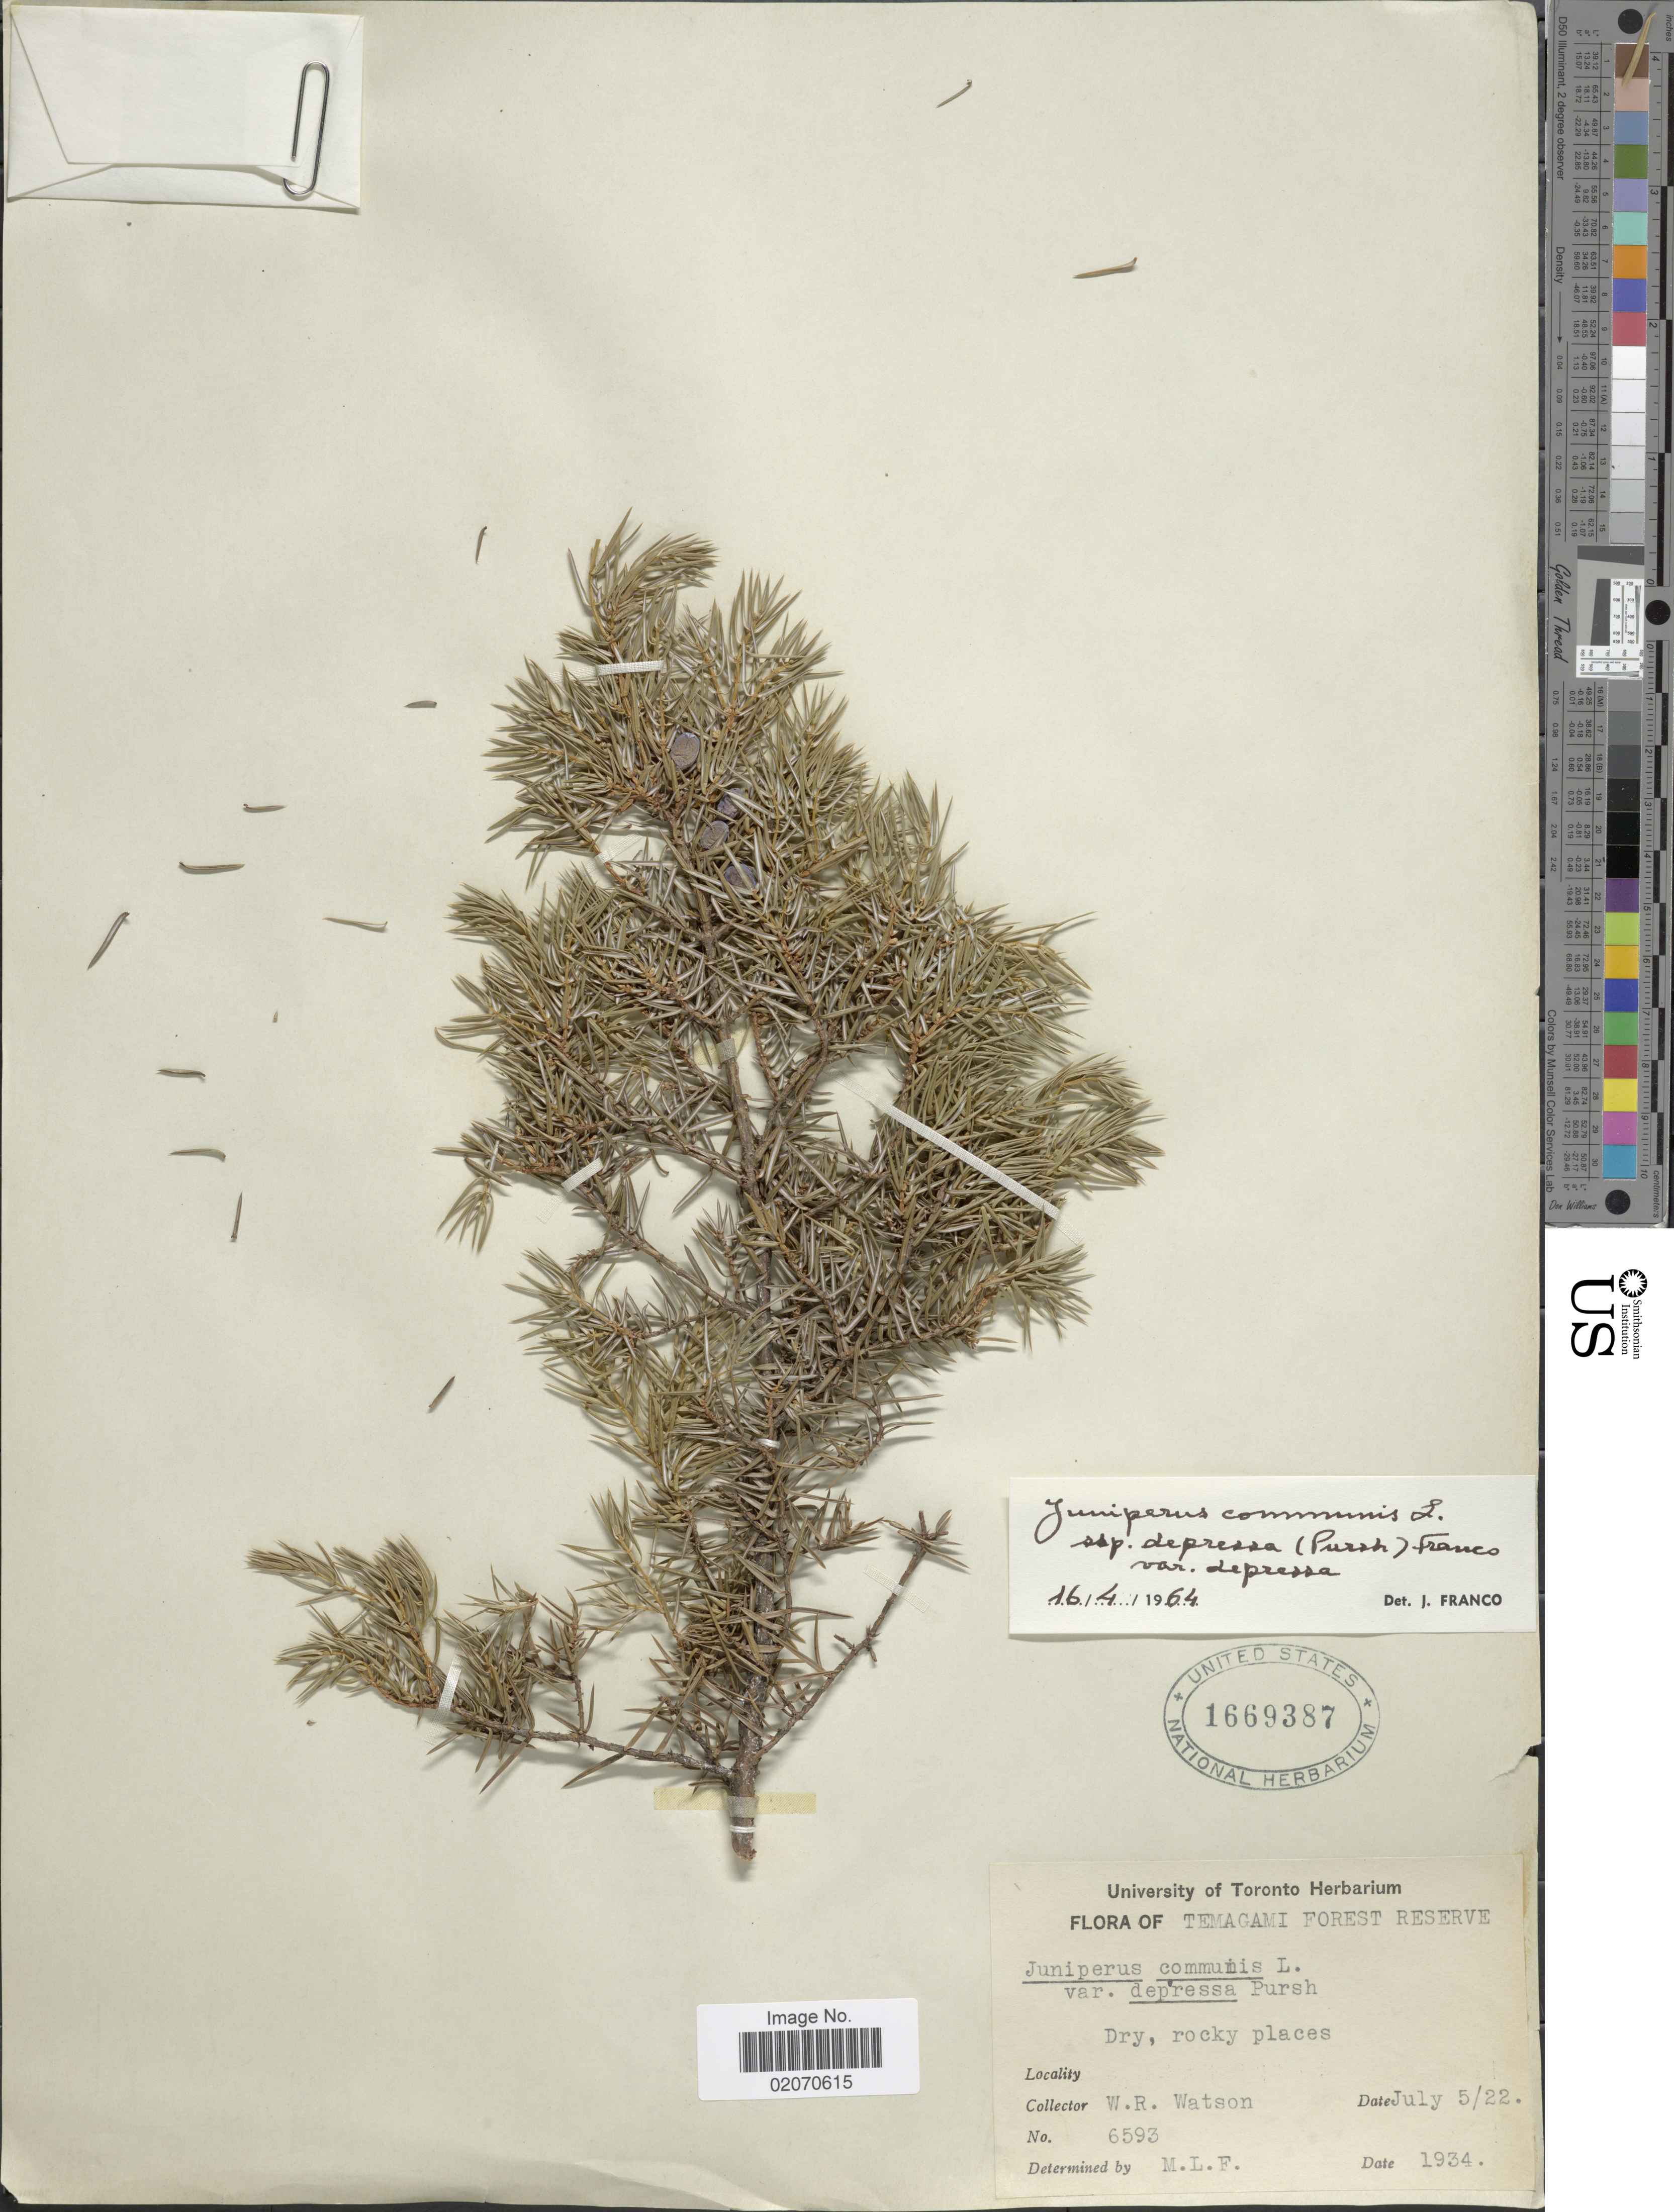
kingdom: Plantae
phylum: Tracheophyta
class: Pinopsida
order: Pinales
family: Cupressaceae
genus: Juniperus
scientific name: Juniperus communis var. depressa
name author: Pursh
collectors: W. R. Watson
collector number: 6593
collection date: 1922-07-05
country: Canada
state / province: Ontario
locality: Temagami Forest Reserve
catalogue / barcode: US 1669387